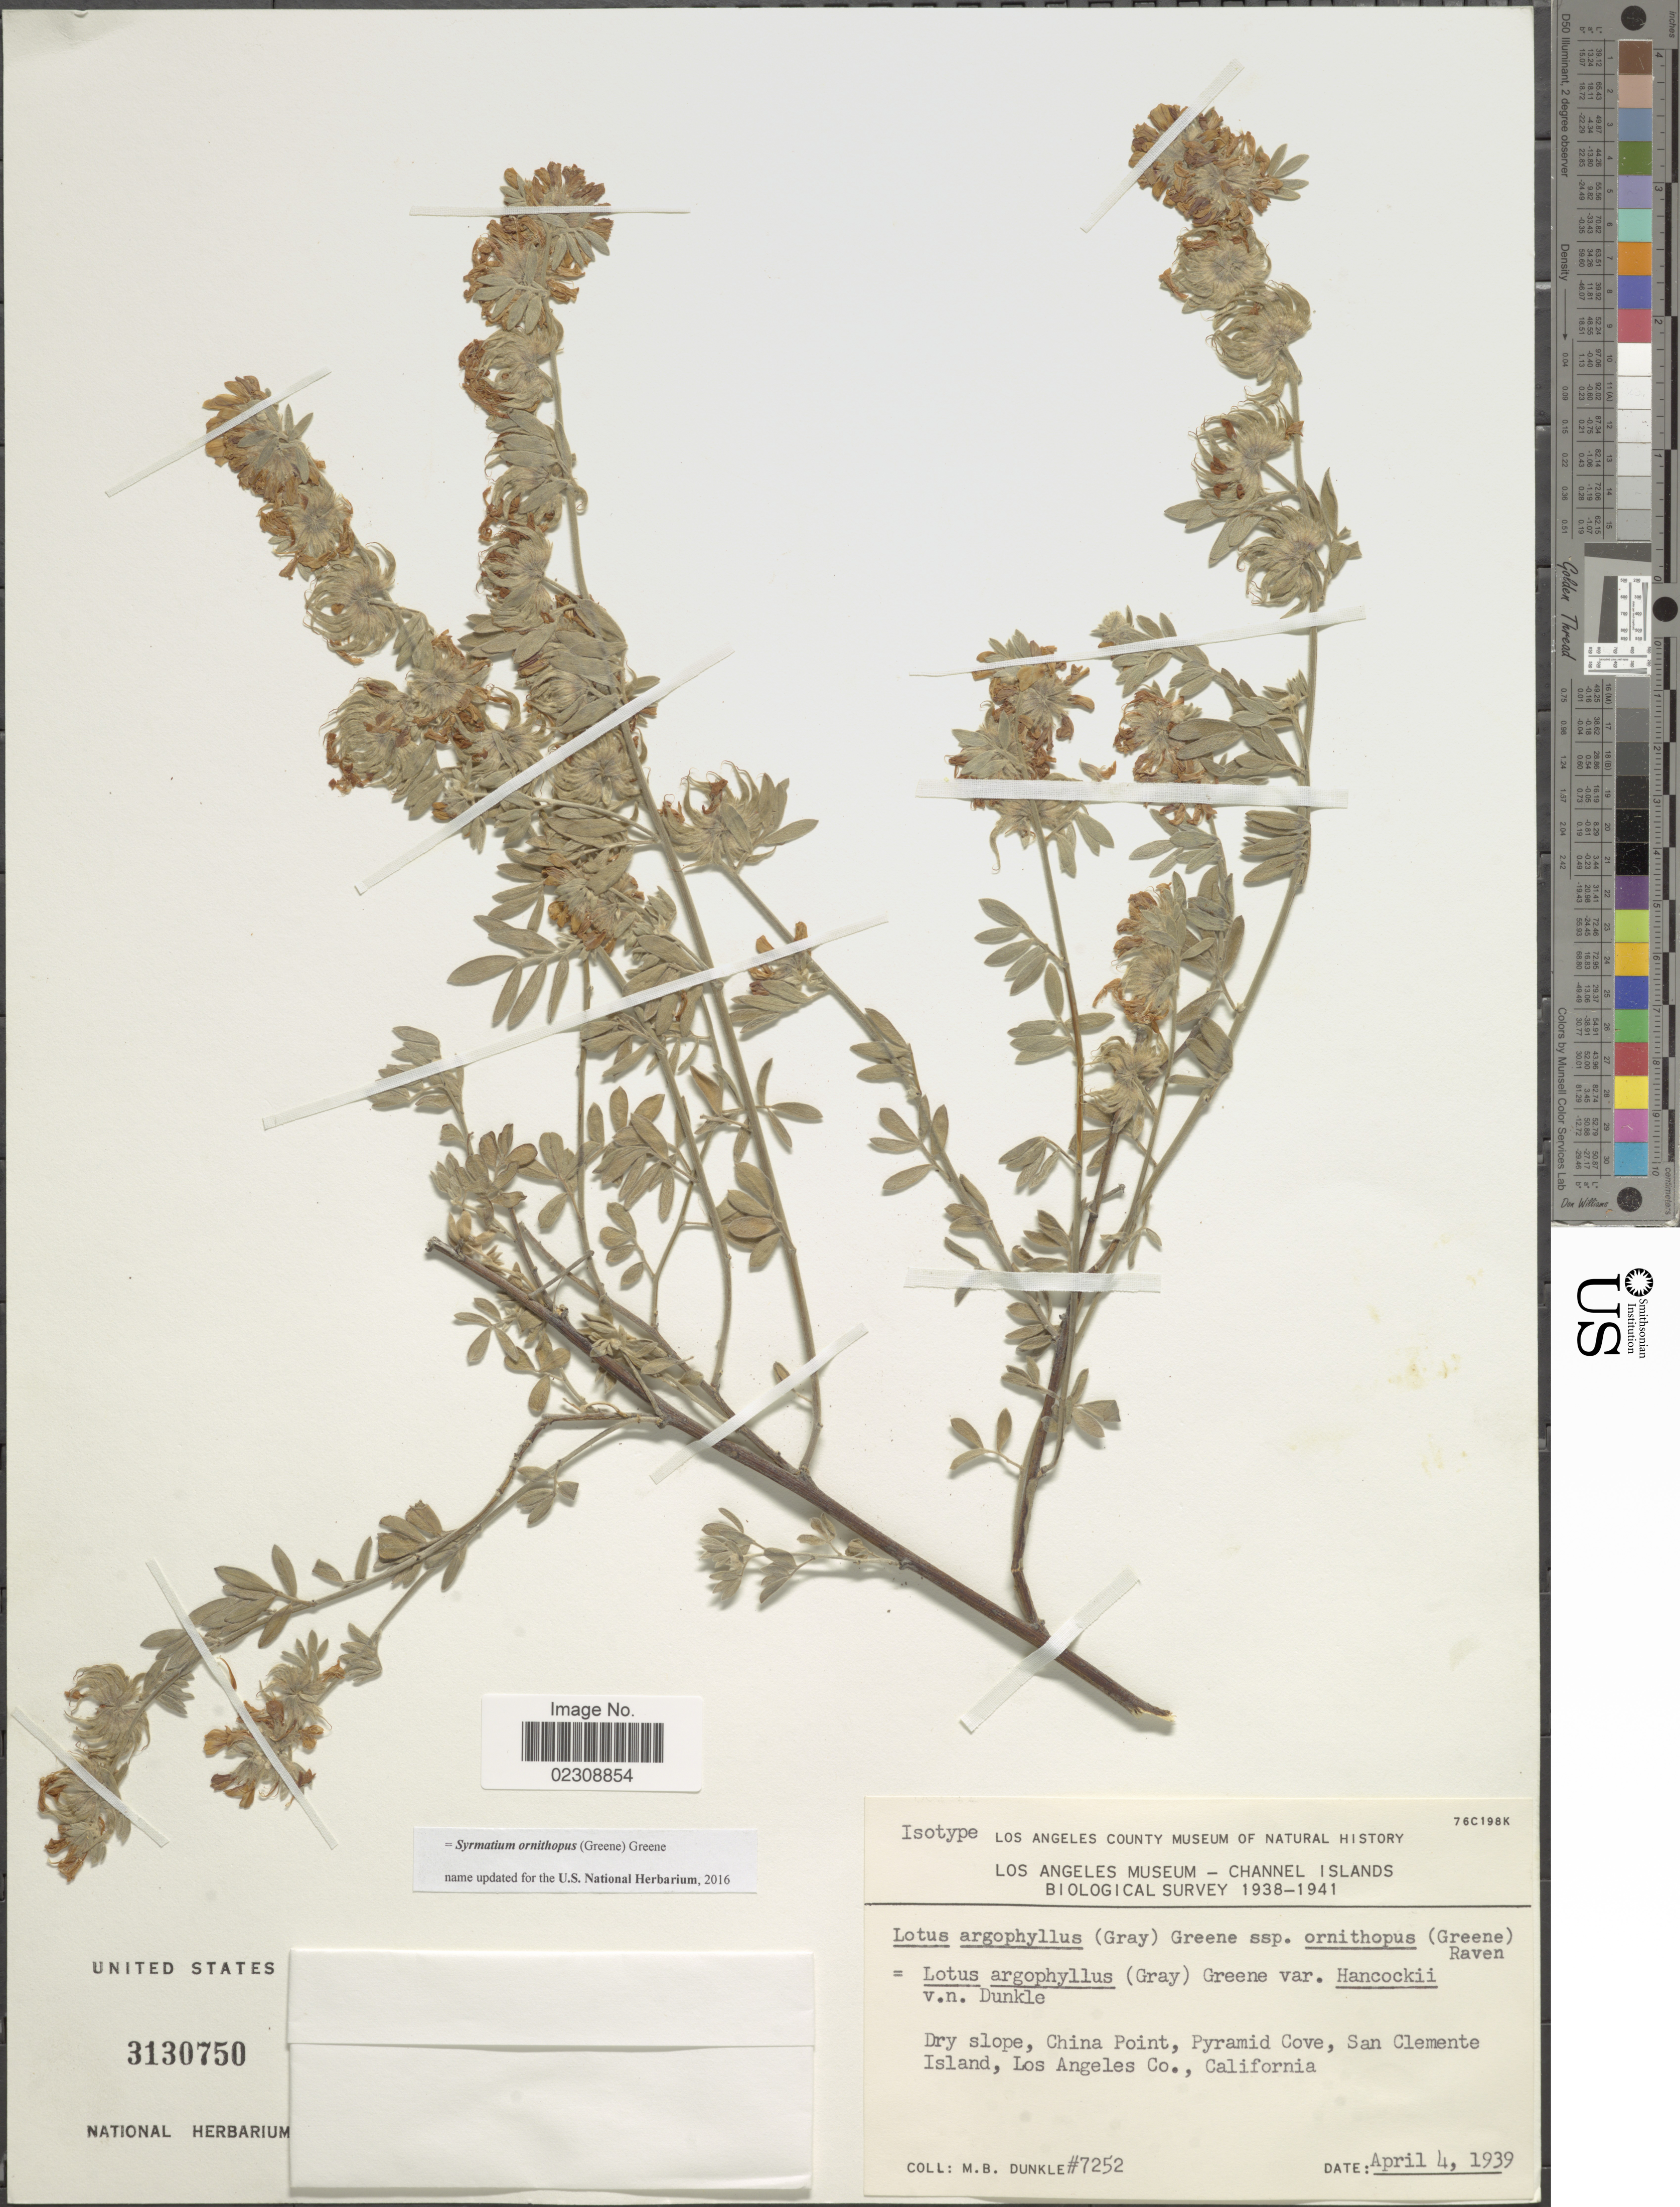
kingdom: Plantae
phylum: Tracheophyta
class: Magnoliopsida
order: Fabales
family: Fabaceae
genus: Syrmatium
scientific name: Syrmatium ornithopus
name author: (Greene) Greene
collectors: M. Dunkle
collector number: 7252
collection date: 1939-04-04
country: United States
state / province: California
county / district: Los Angeles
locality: China Point, Pyramid Cove, San Clemente Island, Los Angeles Co.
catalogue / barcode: US 3130750